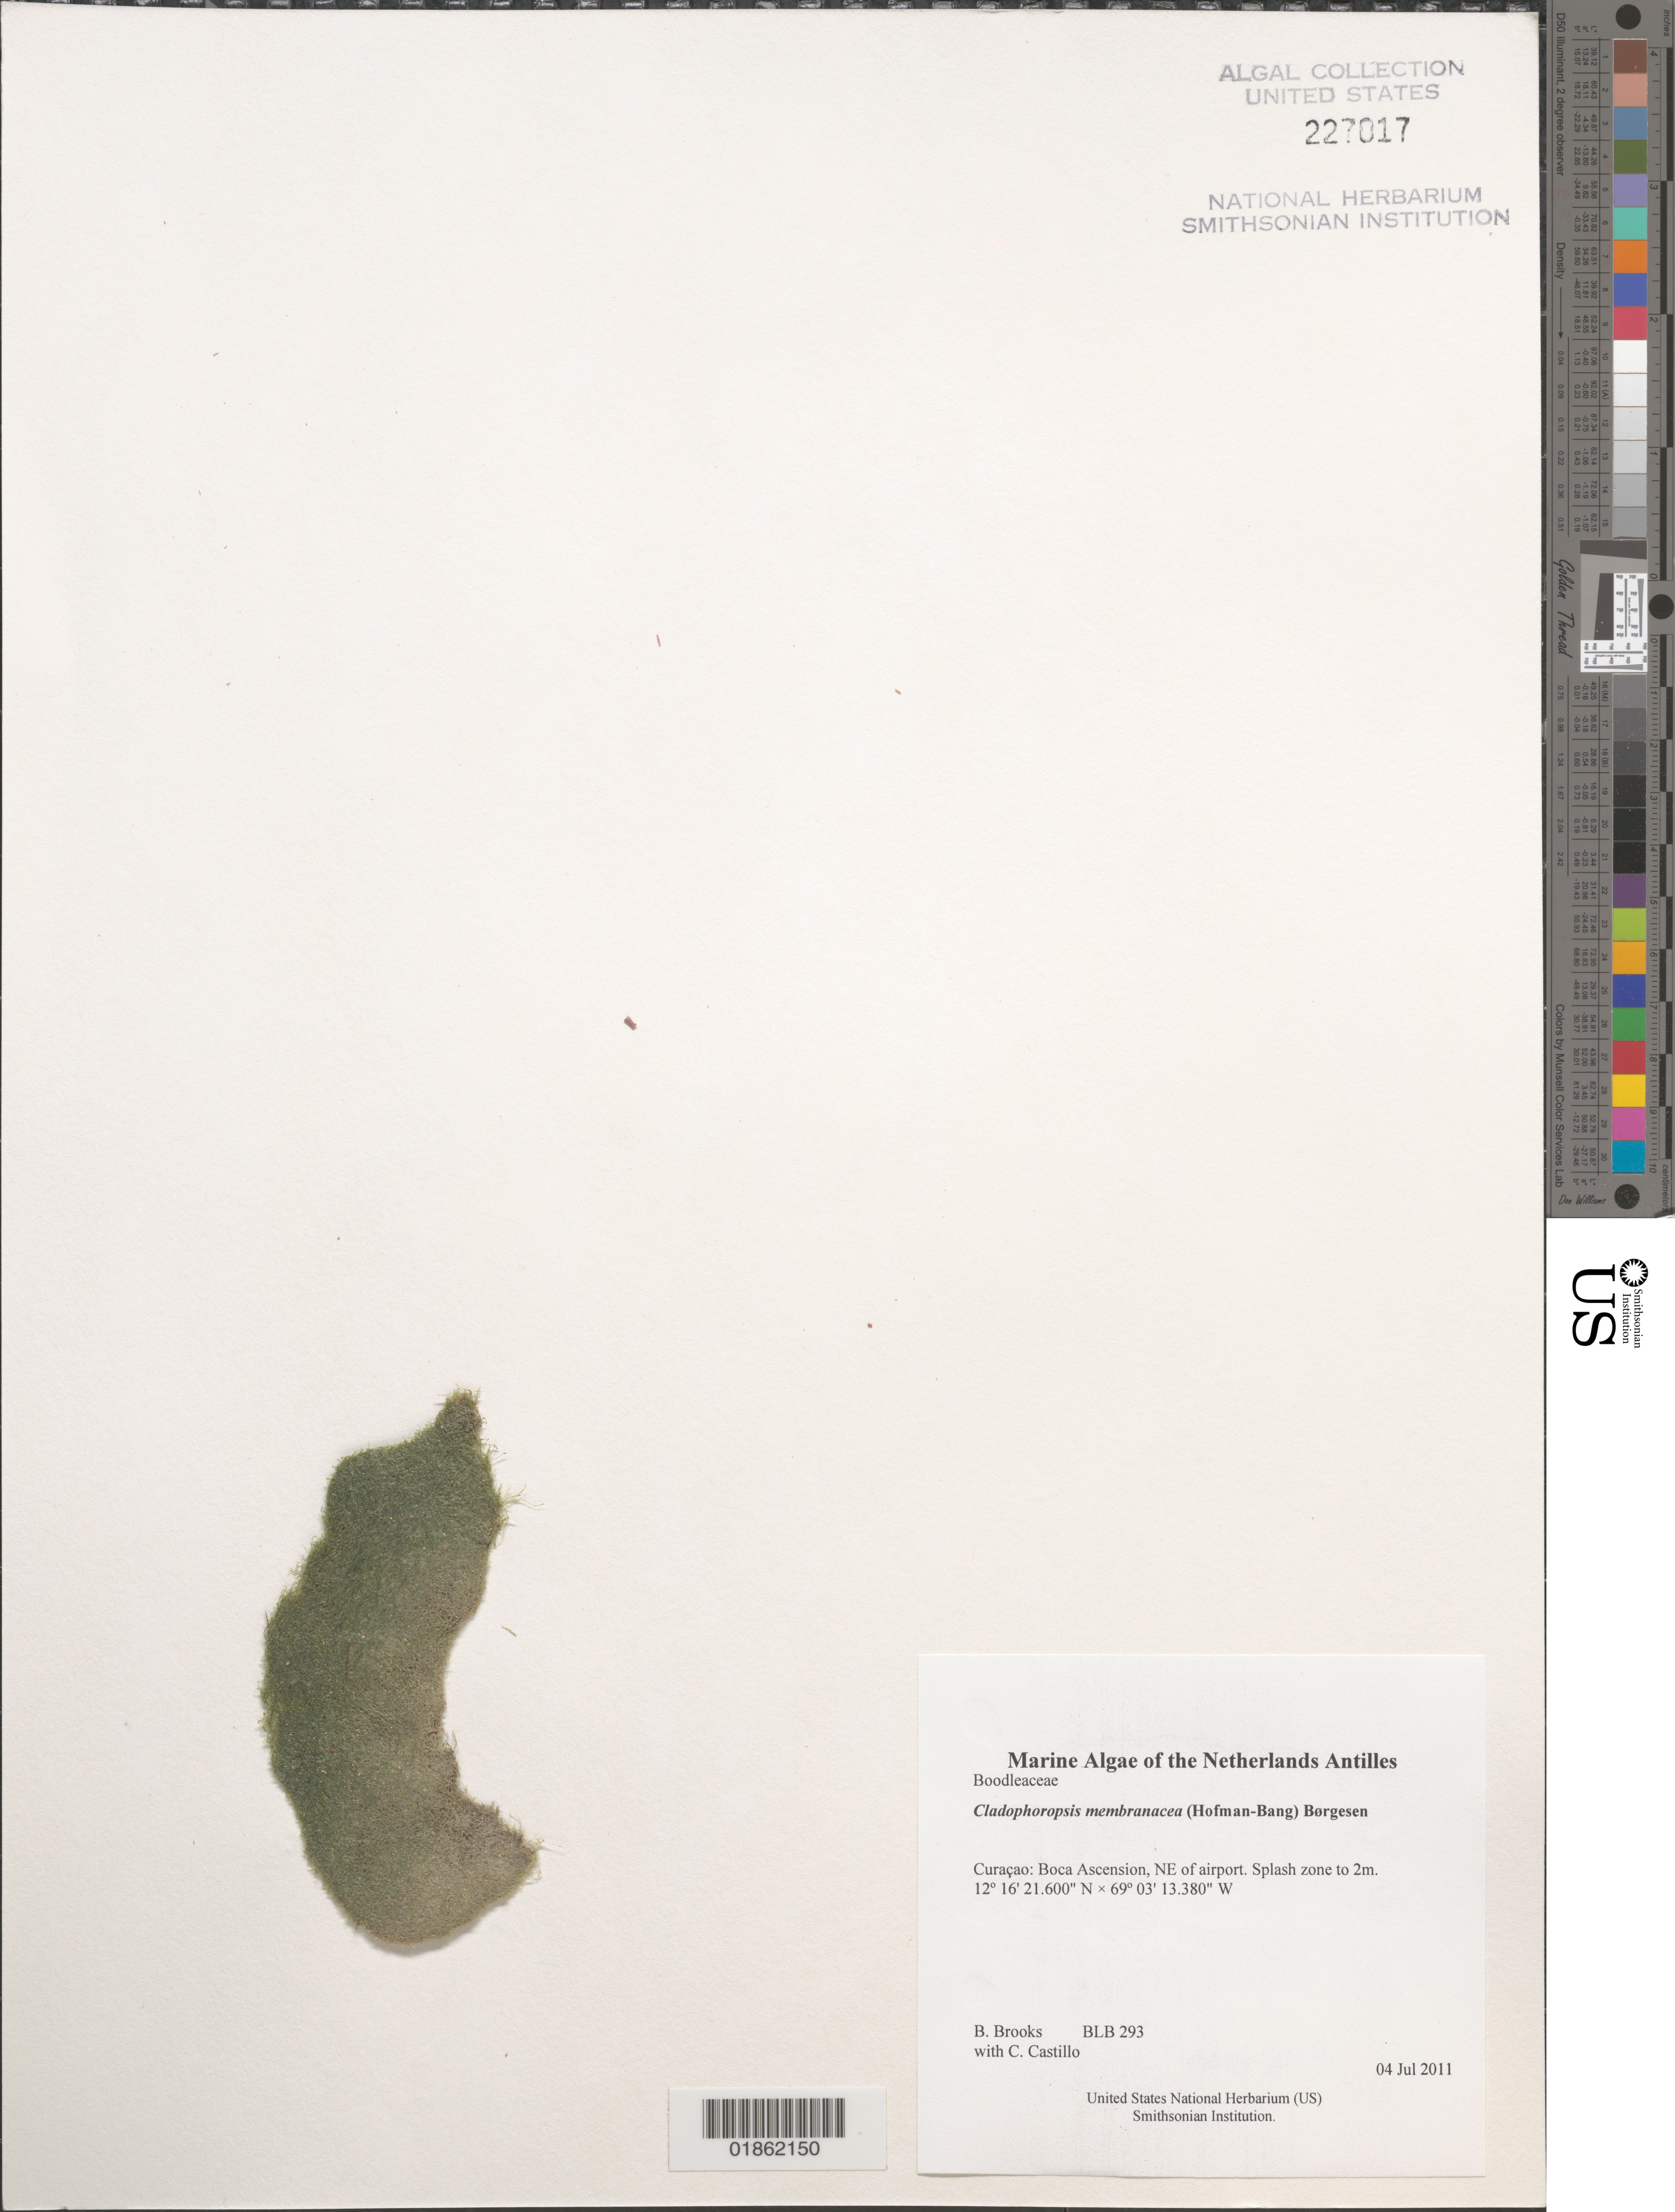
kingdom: Plantae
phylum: Chlorophyta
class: Ulvophyceae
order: Siphonocladales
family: Boodleaceae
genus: Cladophoropsis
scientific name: Cladophoropsis membranacea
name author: (Hofman-Bang) Børgesen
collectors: B. Brooks & C. Castillo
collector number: BLB 293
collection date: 2011-07-04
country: Curaçao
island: Curaçao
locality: Boca Ascension, NE of airport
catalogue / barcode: US 227017